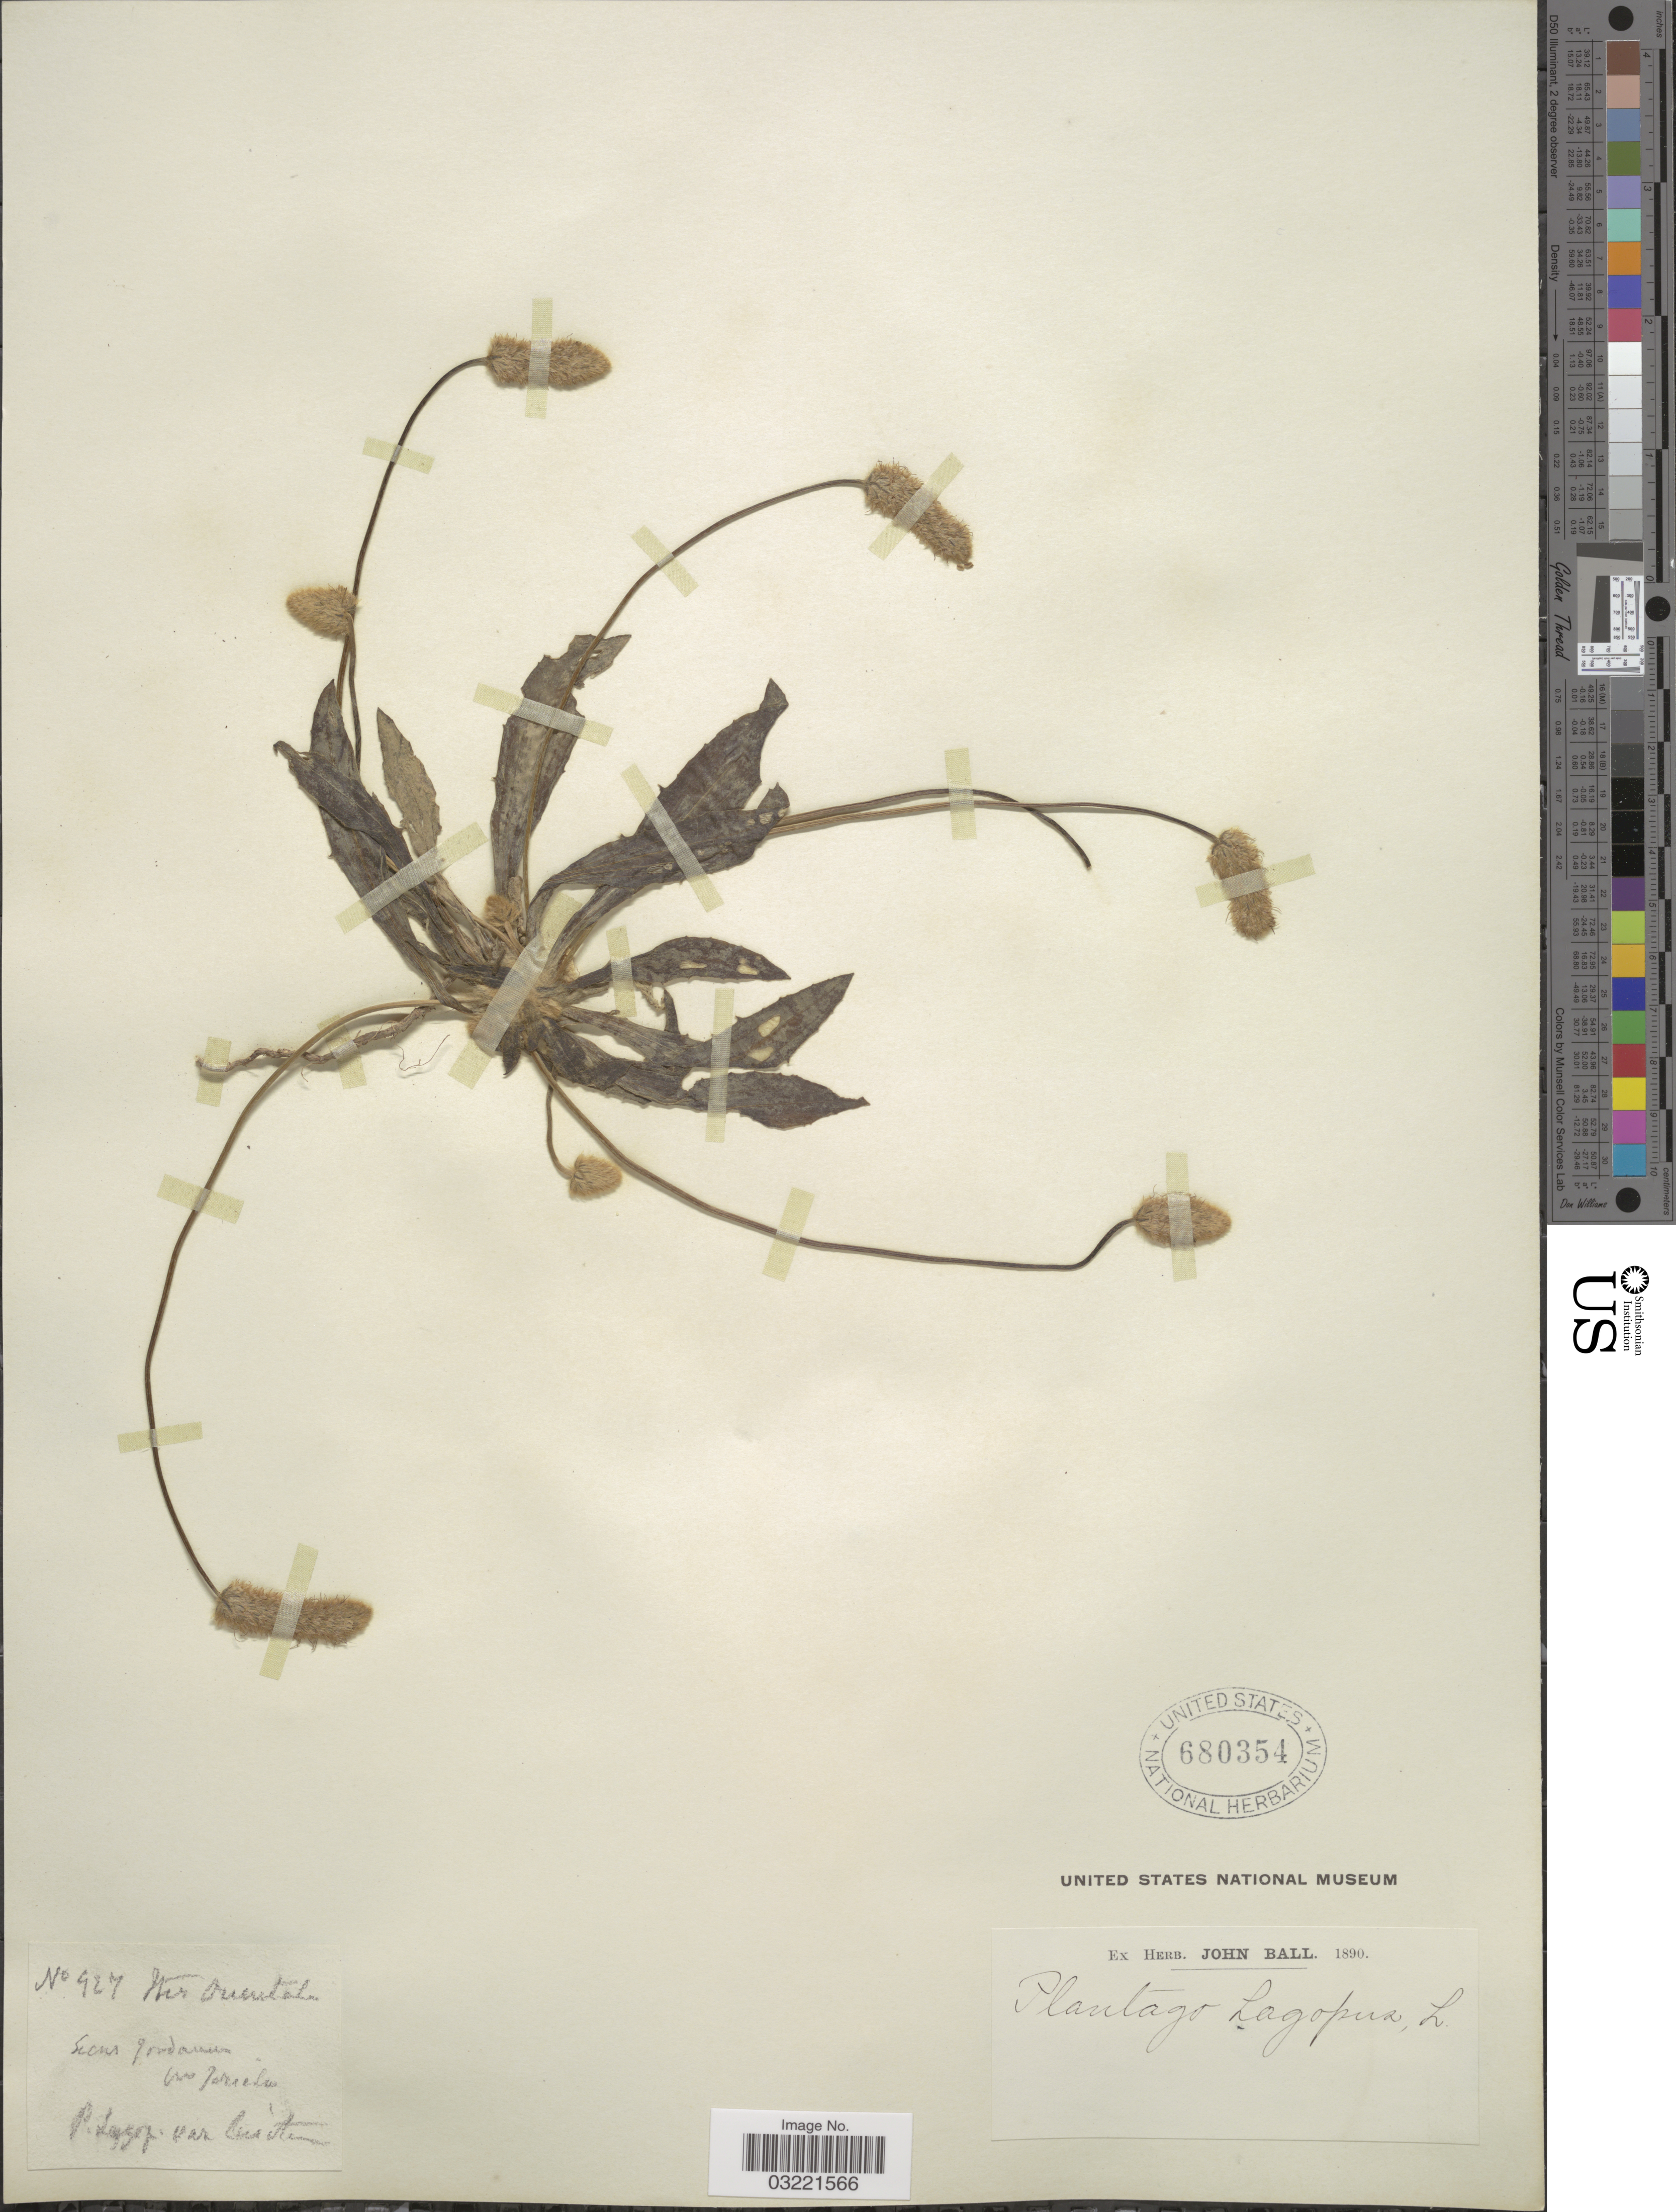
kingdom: Plantae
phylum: Tracheophyta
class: Magnoliopsida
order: Lamiales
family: Plantaginaceae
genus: Plantago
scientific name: Plantago lagopus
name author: L.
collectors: ex herb. John Ball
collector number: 927*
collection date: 1890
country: Israel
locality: Lieux Jordanna pres Jericho.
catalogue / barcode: US 680354